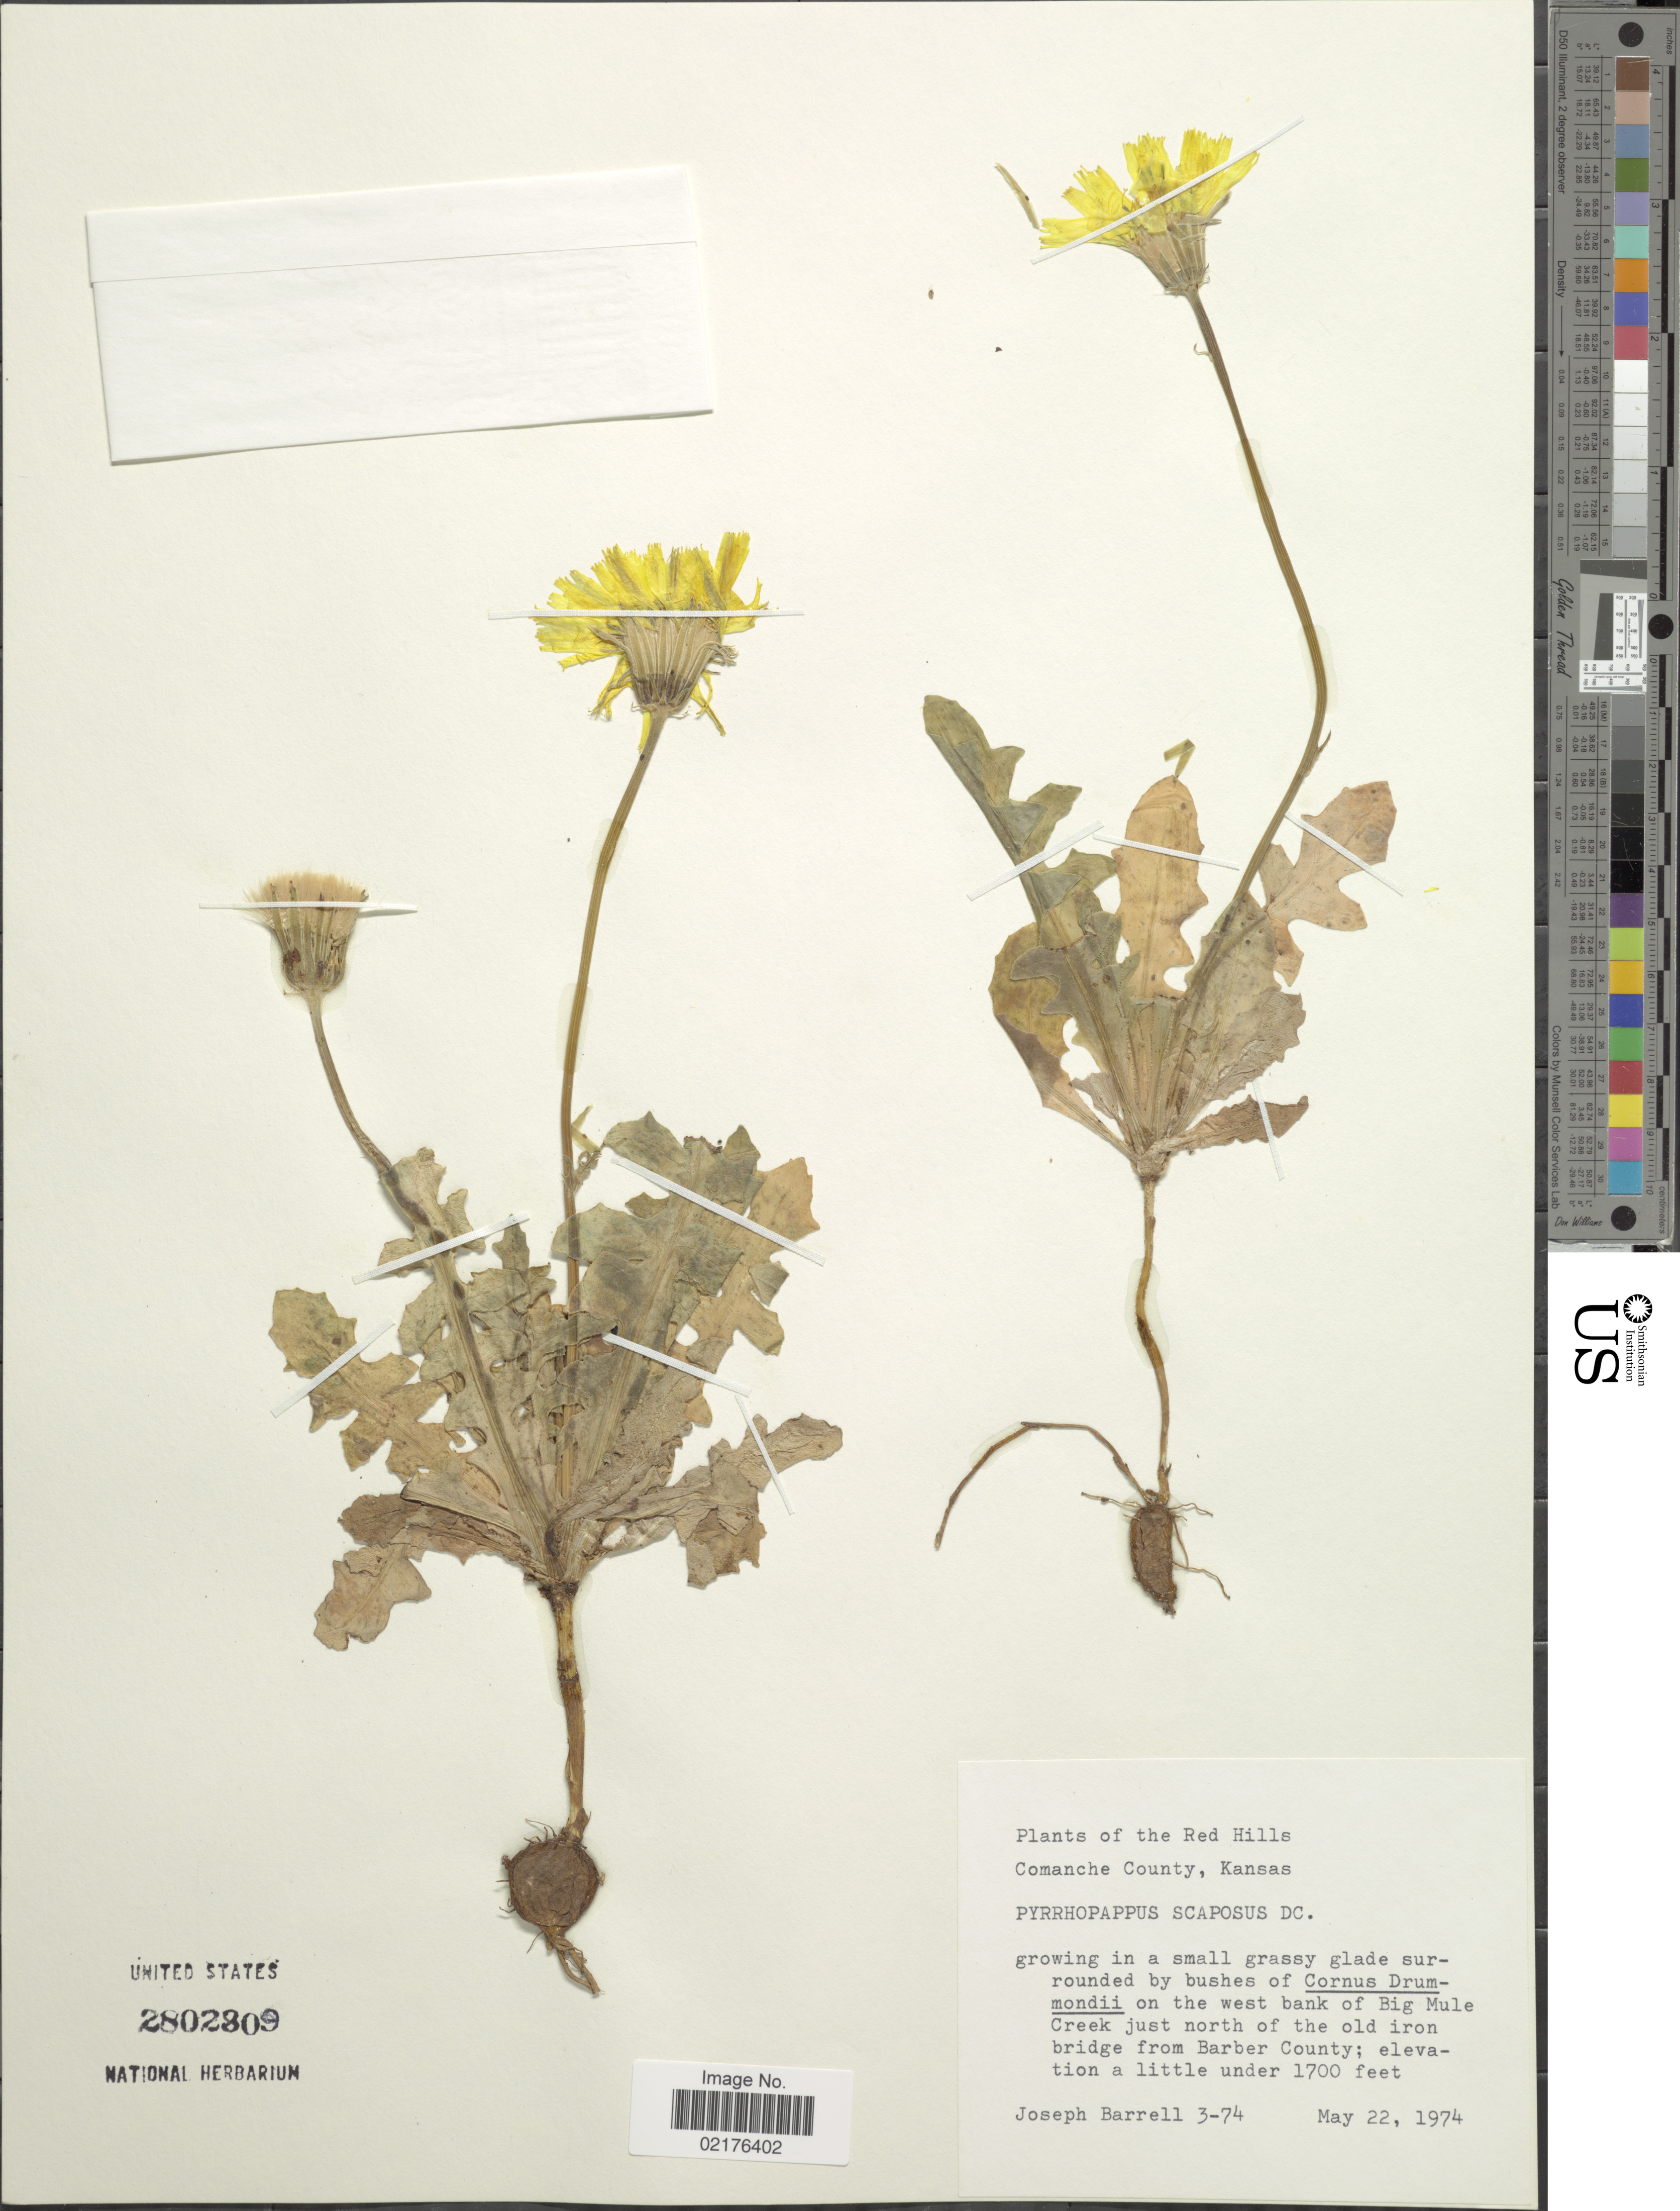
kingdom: Plantae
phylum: Tracheophyta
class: Magnoliopsida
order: Asterales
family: Asteraceae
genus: Pyrrhopappus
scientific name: Pyrrhopappus grandiflorus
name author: (Nutt.) Nutt.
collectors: J. Barrell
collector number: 3-74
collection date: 1974-05-22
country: United States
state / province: Kansas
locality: The Red Hills, Comanche County, Kansas, On the west bank of Big Mule Creek just north of the old iron bridge from Barber County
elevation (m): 518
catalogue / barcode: US 2802809